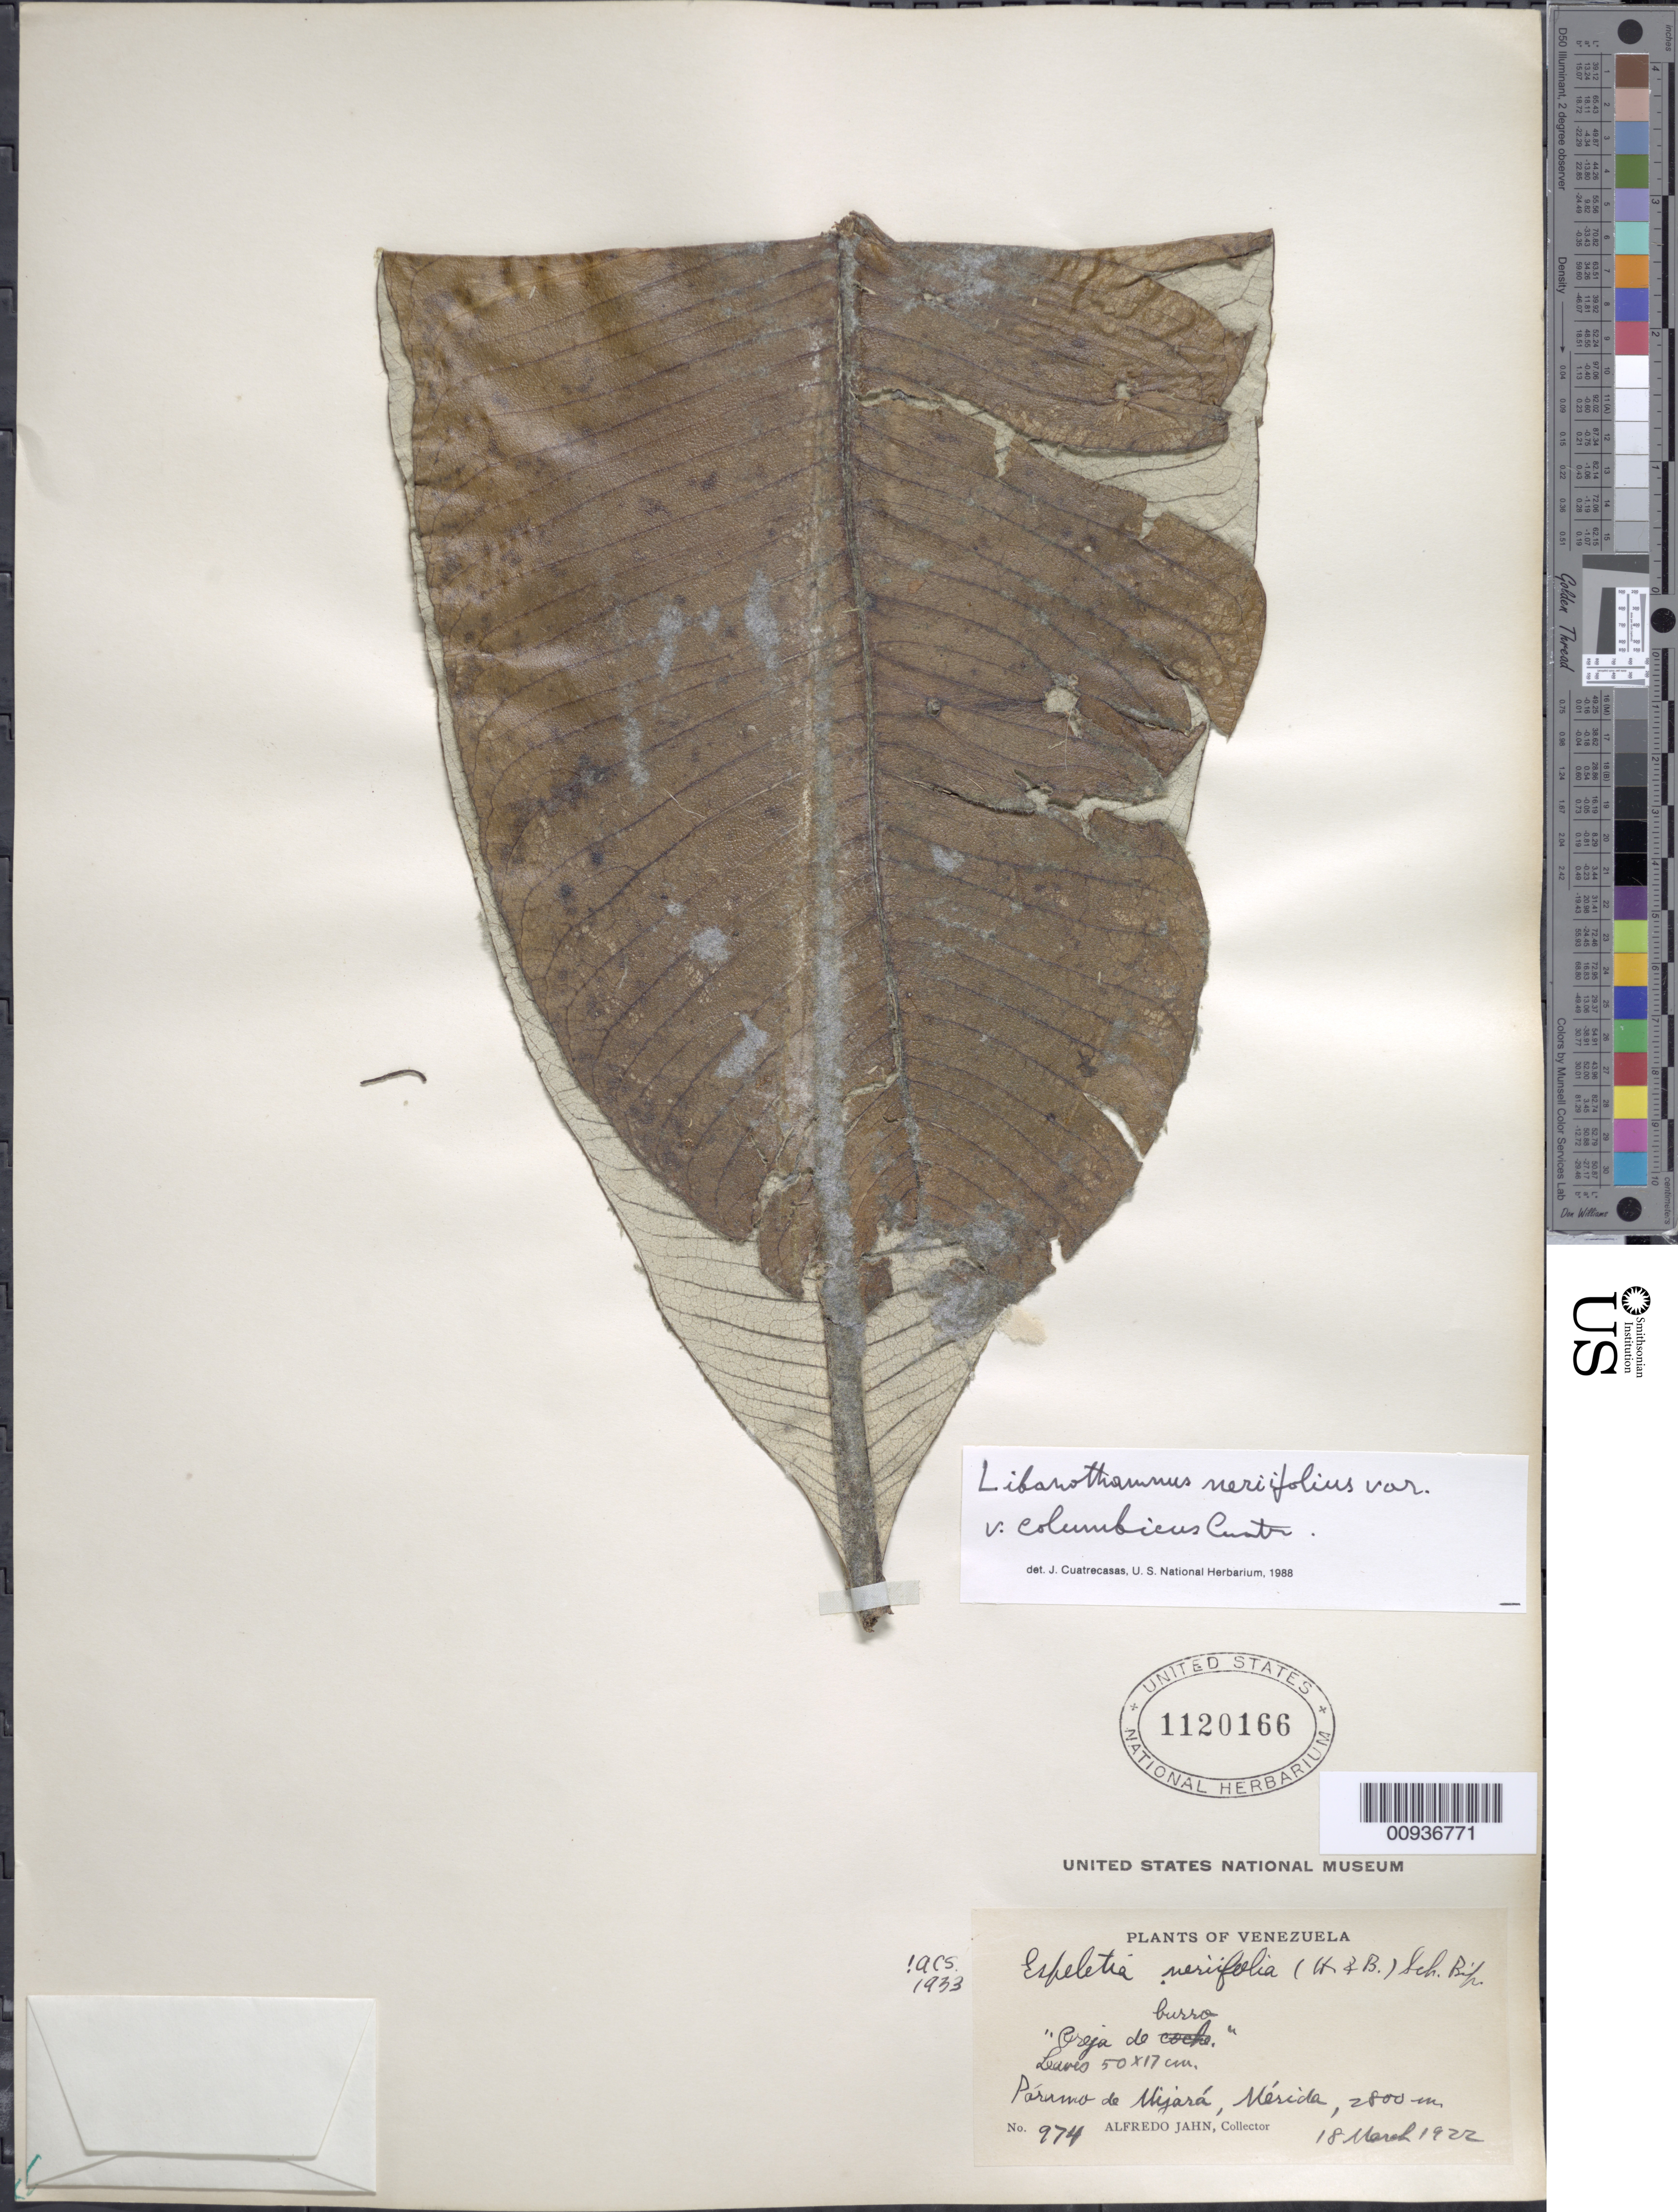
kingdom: Plantae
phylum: Tracheophyta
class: Magnoliopsida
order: Asterales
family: Asteraceae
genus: Libanothamnus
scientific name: Libanothamnus neriifolius var. columbicus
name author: (Cuatrec.) Cuatrec.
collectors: A. Jahn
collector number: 974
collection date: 1922-03-18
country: Venezuela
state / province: Mérida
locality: Páramo de Mijará.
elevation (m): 2800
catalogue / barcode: US 1120166